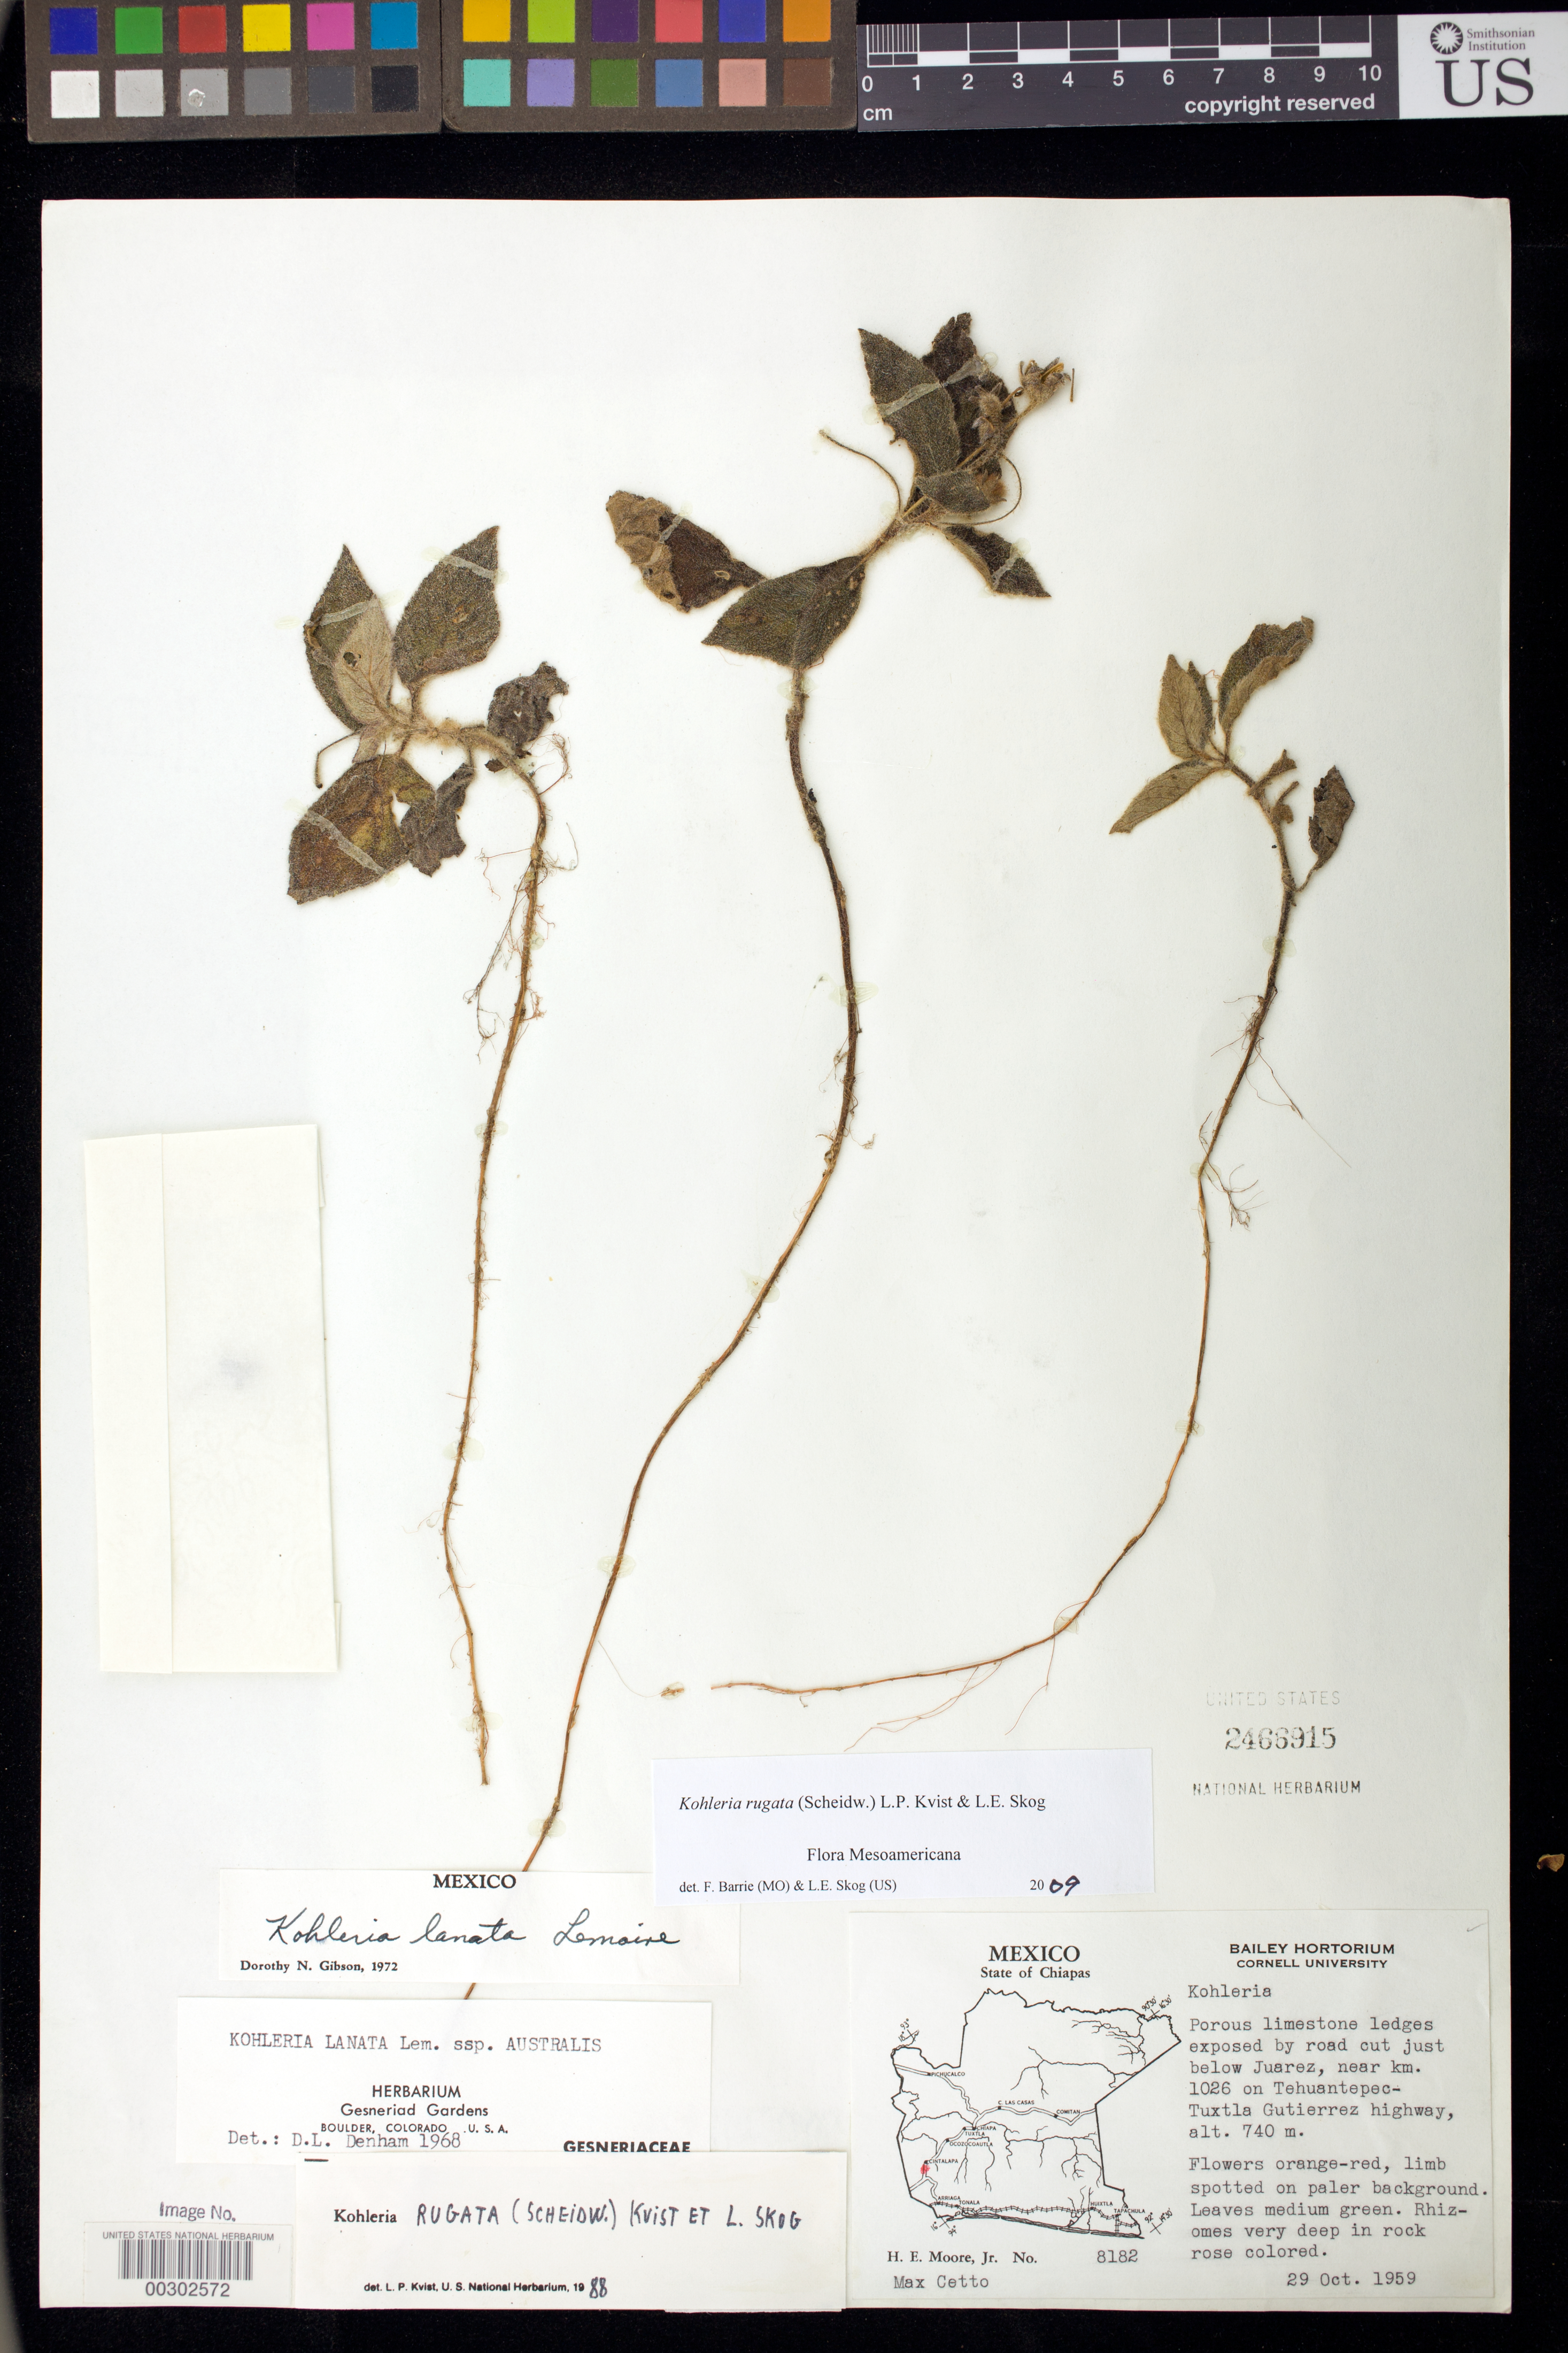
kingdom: Plantae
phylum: Tracheophyta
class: Magnoliopsida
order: Lamiales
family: Gesneriaceae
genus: Kohleria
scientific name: Kohleria rugata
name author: (Scheidw.) L.P. Kvist & L.E. Skog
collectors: H. E. Moore & M. Cetto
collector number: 8182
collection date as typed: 29 Oct 1959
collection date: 1959-10-29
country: Mexico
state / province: Chiapas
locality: Just below Juarez, near km 1026 on Tehuantepec-Tuxtla Gutierrez highway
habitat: Porous limestone ledges exposed by road cut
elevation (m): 740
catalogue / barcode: US 2466915